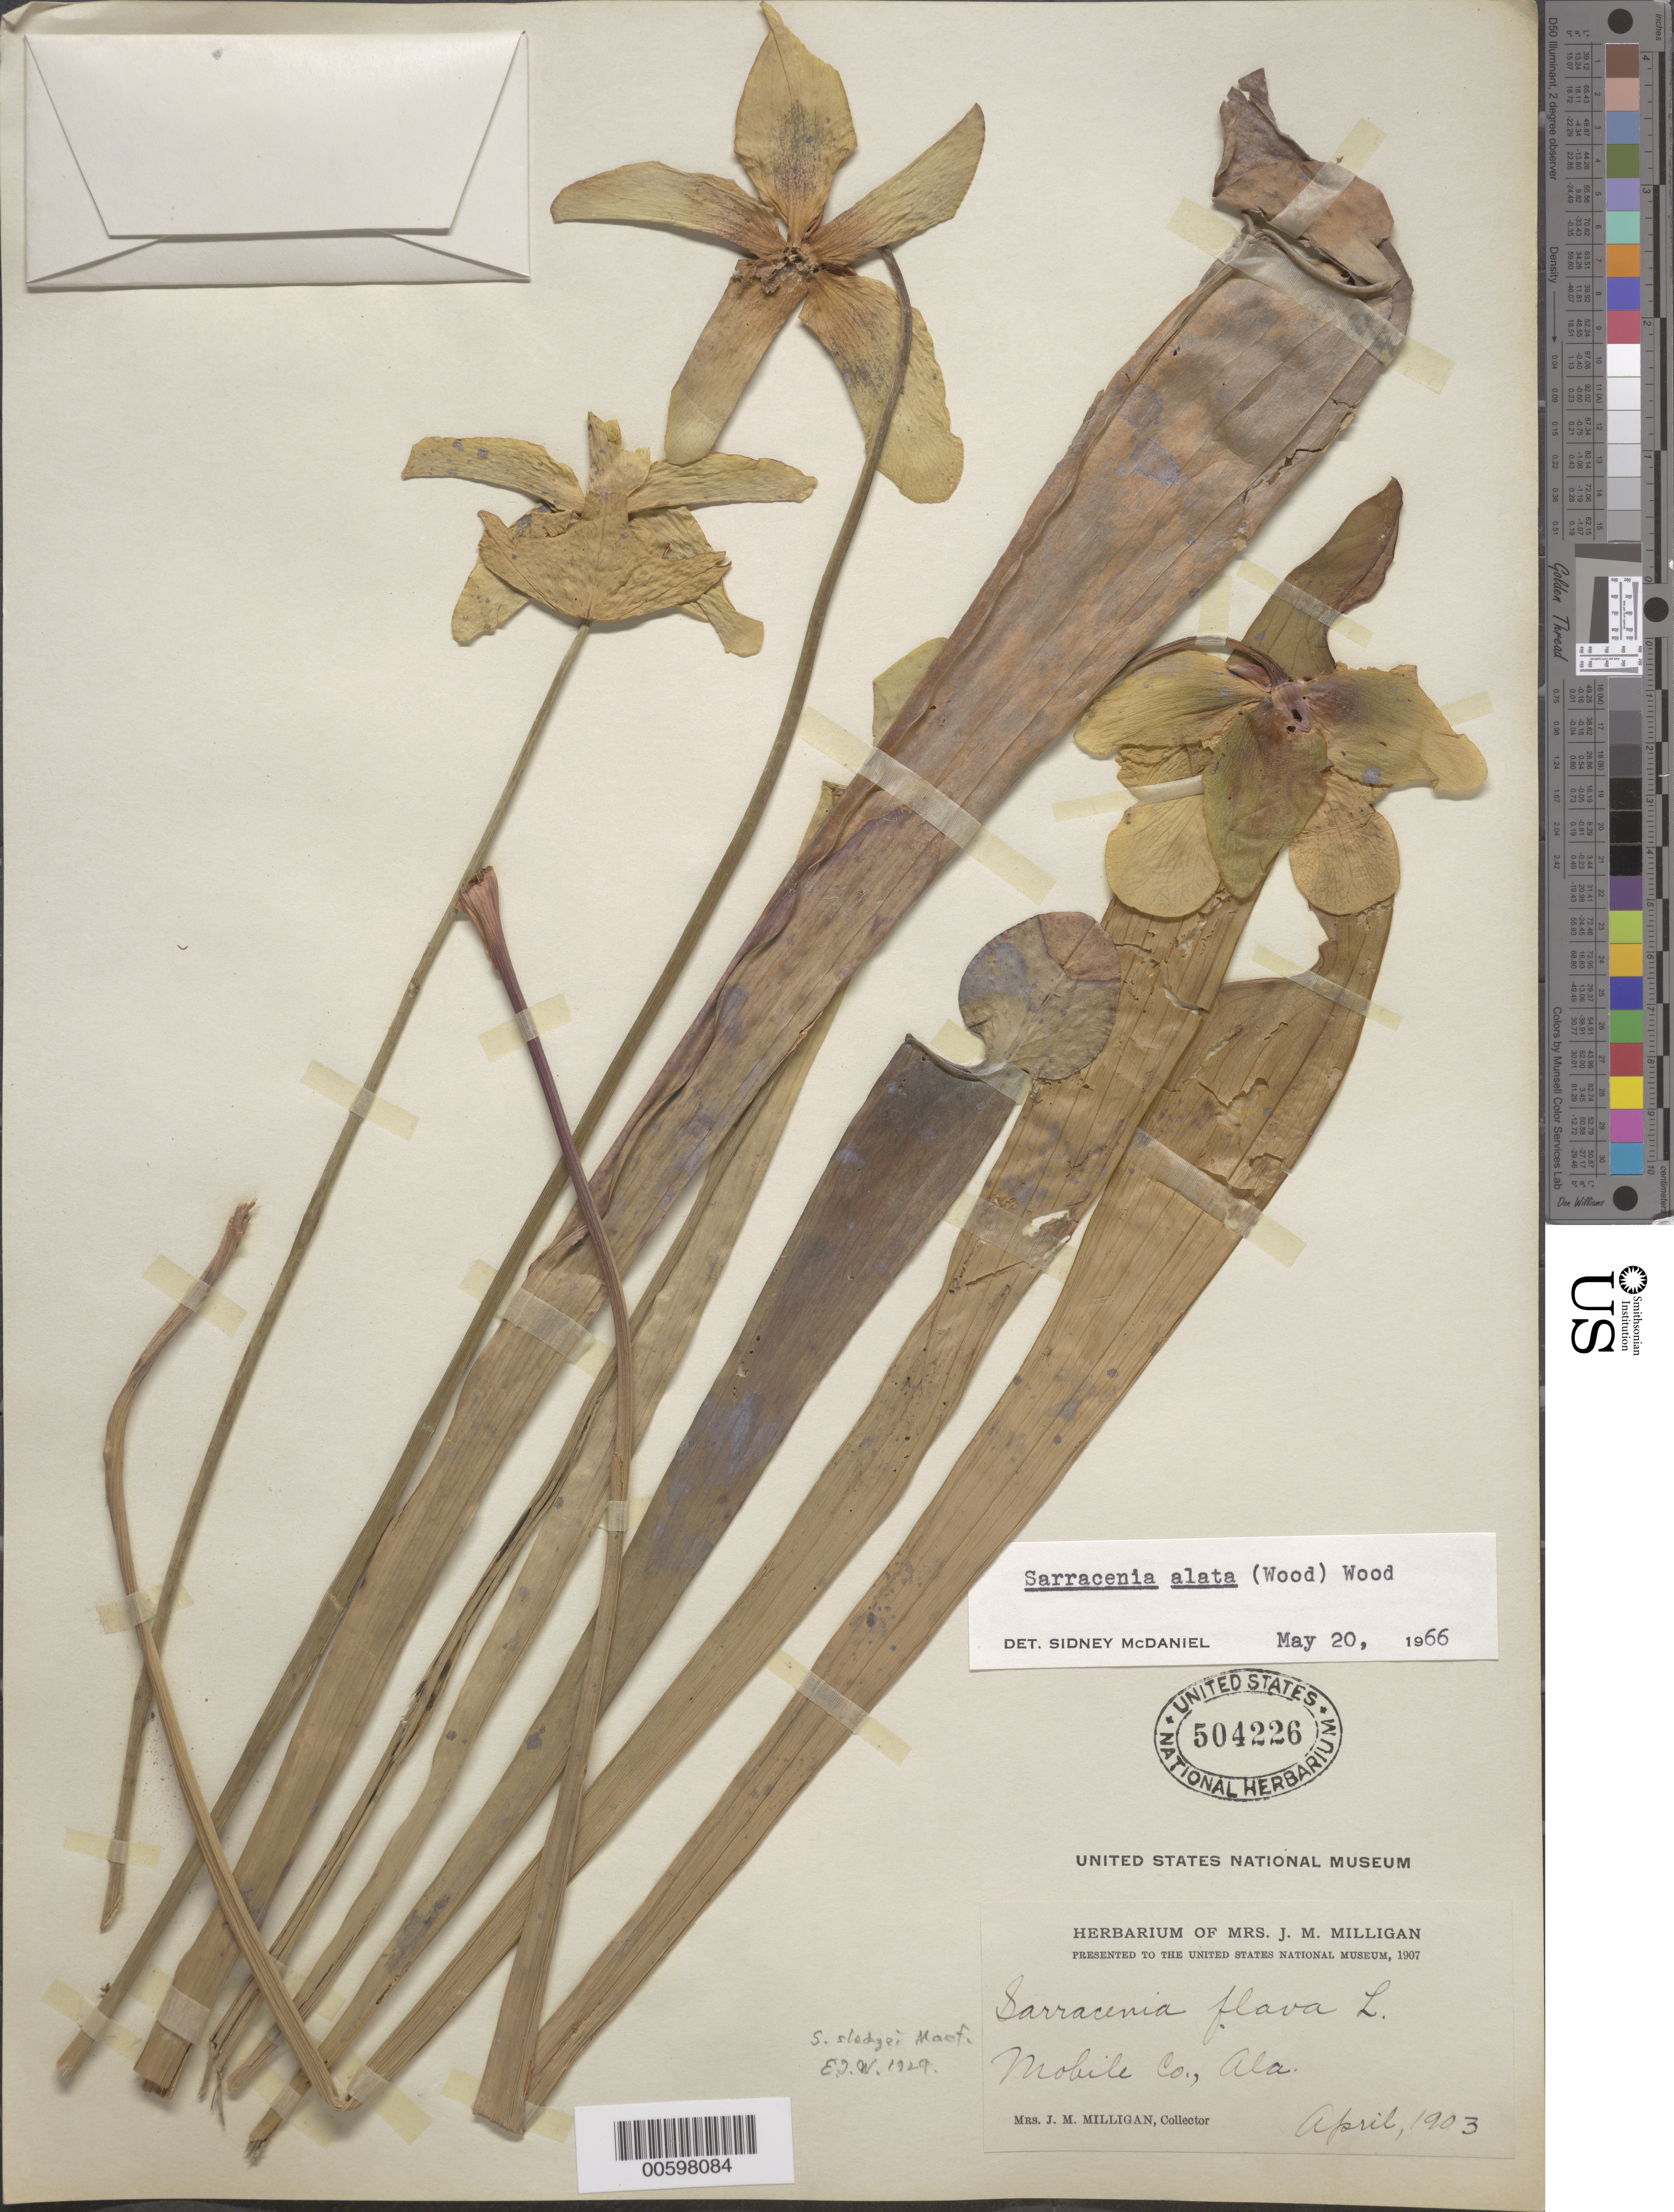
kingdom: Plantae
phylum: Tracheophyta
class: Magnoliopsida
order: Ericales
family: Sarraceniaceae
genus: Sarracenia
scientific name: Sarracenia alata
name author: (Alph. Wood) Alph. Wood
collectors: J. M. Milligan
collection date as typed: Apr 1903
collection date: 1903-04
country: United States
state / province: Alabama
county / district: Mobile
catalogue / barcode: US 504226